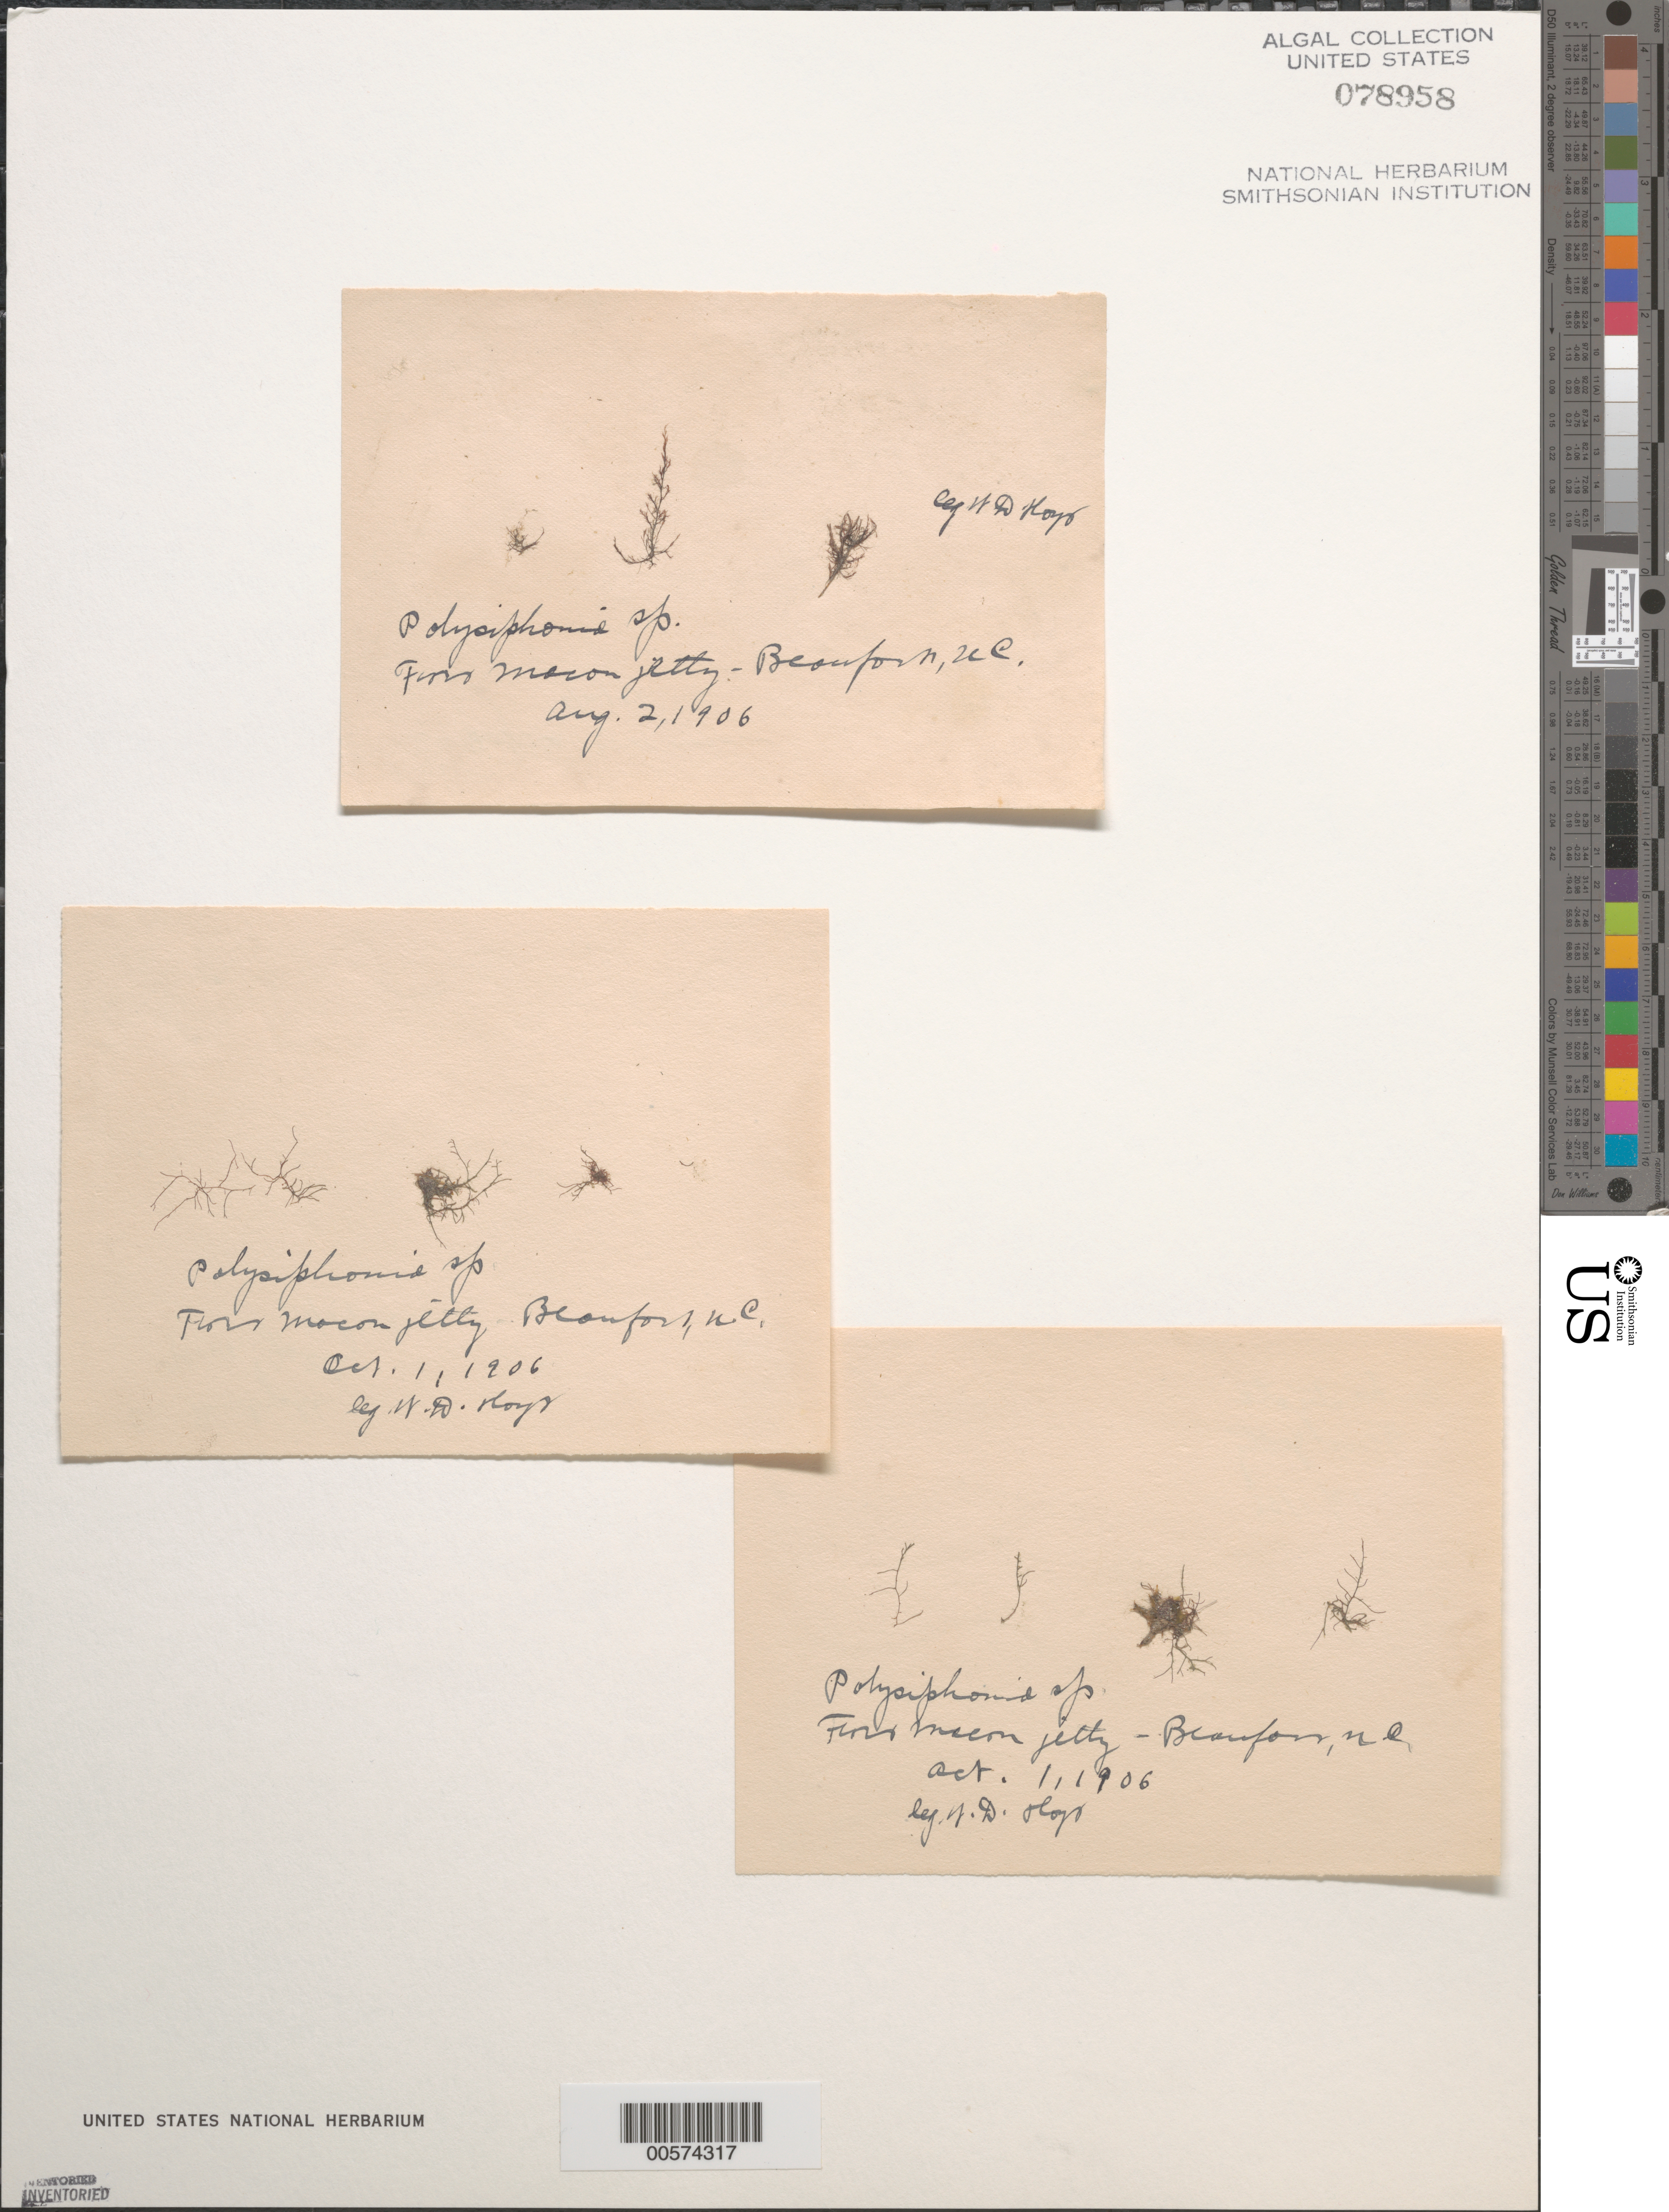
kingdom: Plantae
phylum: Rhodophyta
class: Florideophyceae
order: Ceramiales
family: Rhodomelaceae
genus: Polysiphonia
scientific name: Polysiphonia sp.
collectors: W. D. Hoyt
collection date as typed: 02 Aug 1906 to 01 Oct 1906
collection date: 1906-08-02/1906-10-01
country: United States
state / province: North Carolina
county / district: Carteret County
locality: Beaufort, Fort Macon jetty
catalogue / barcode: US 78958